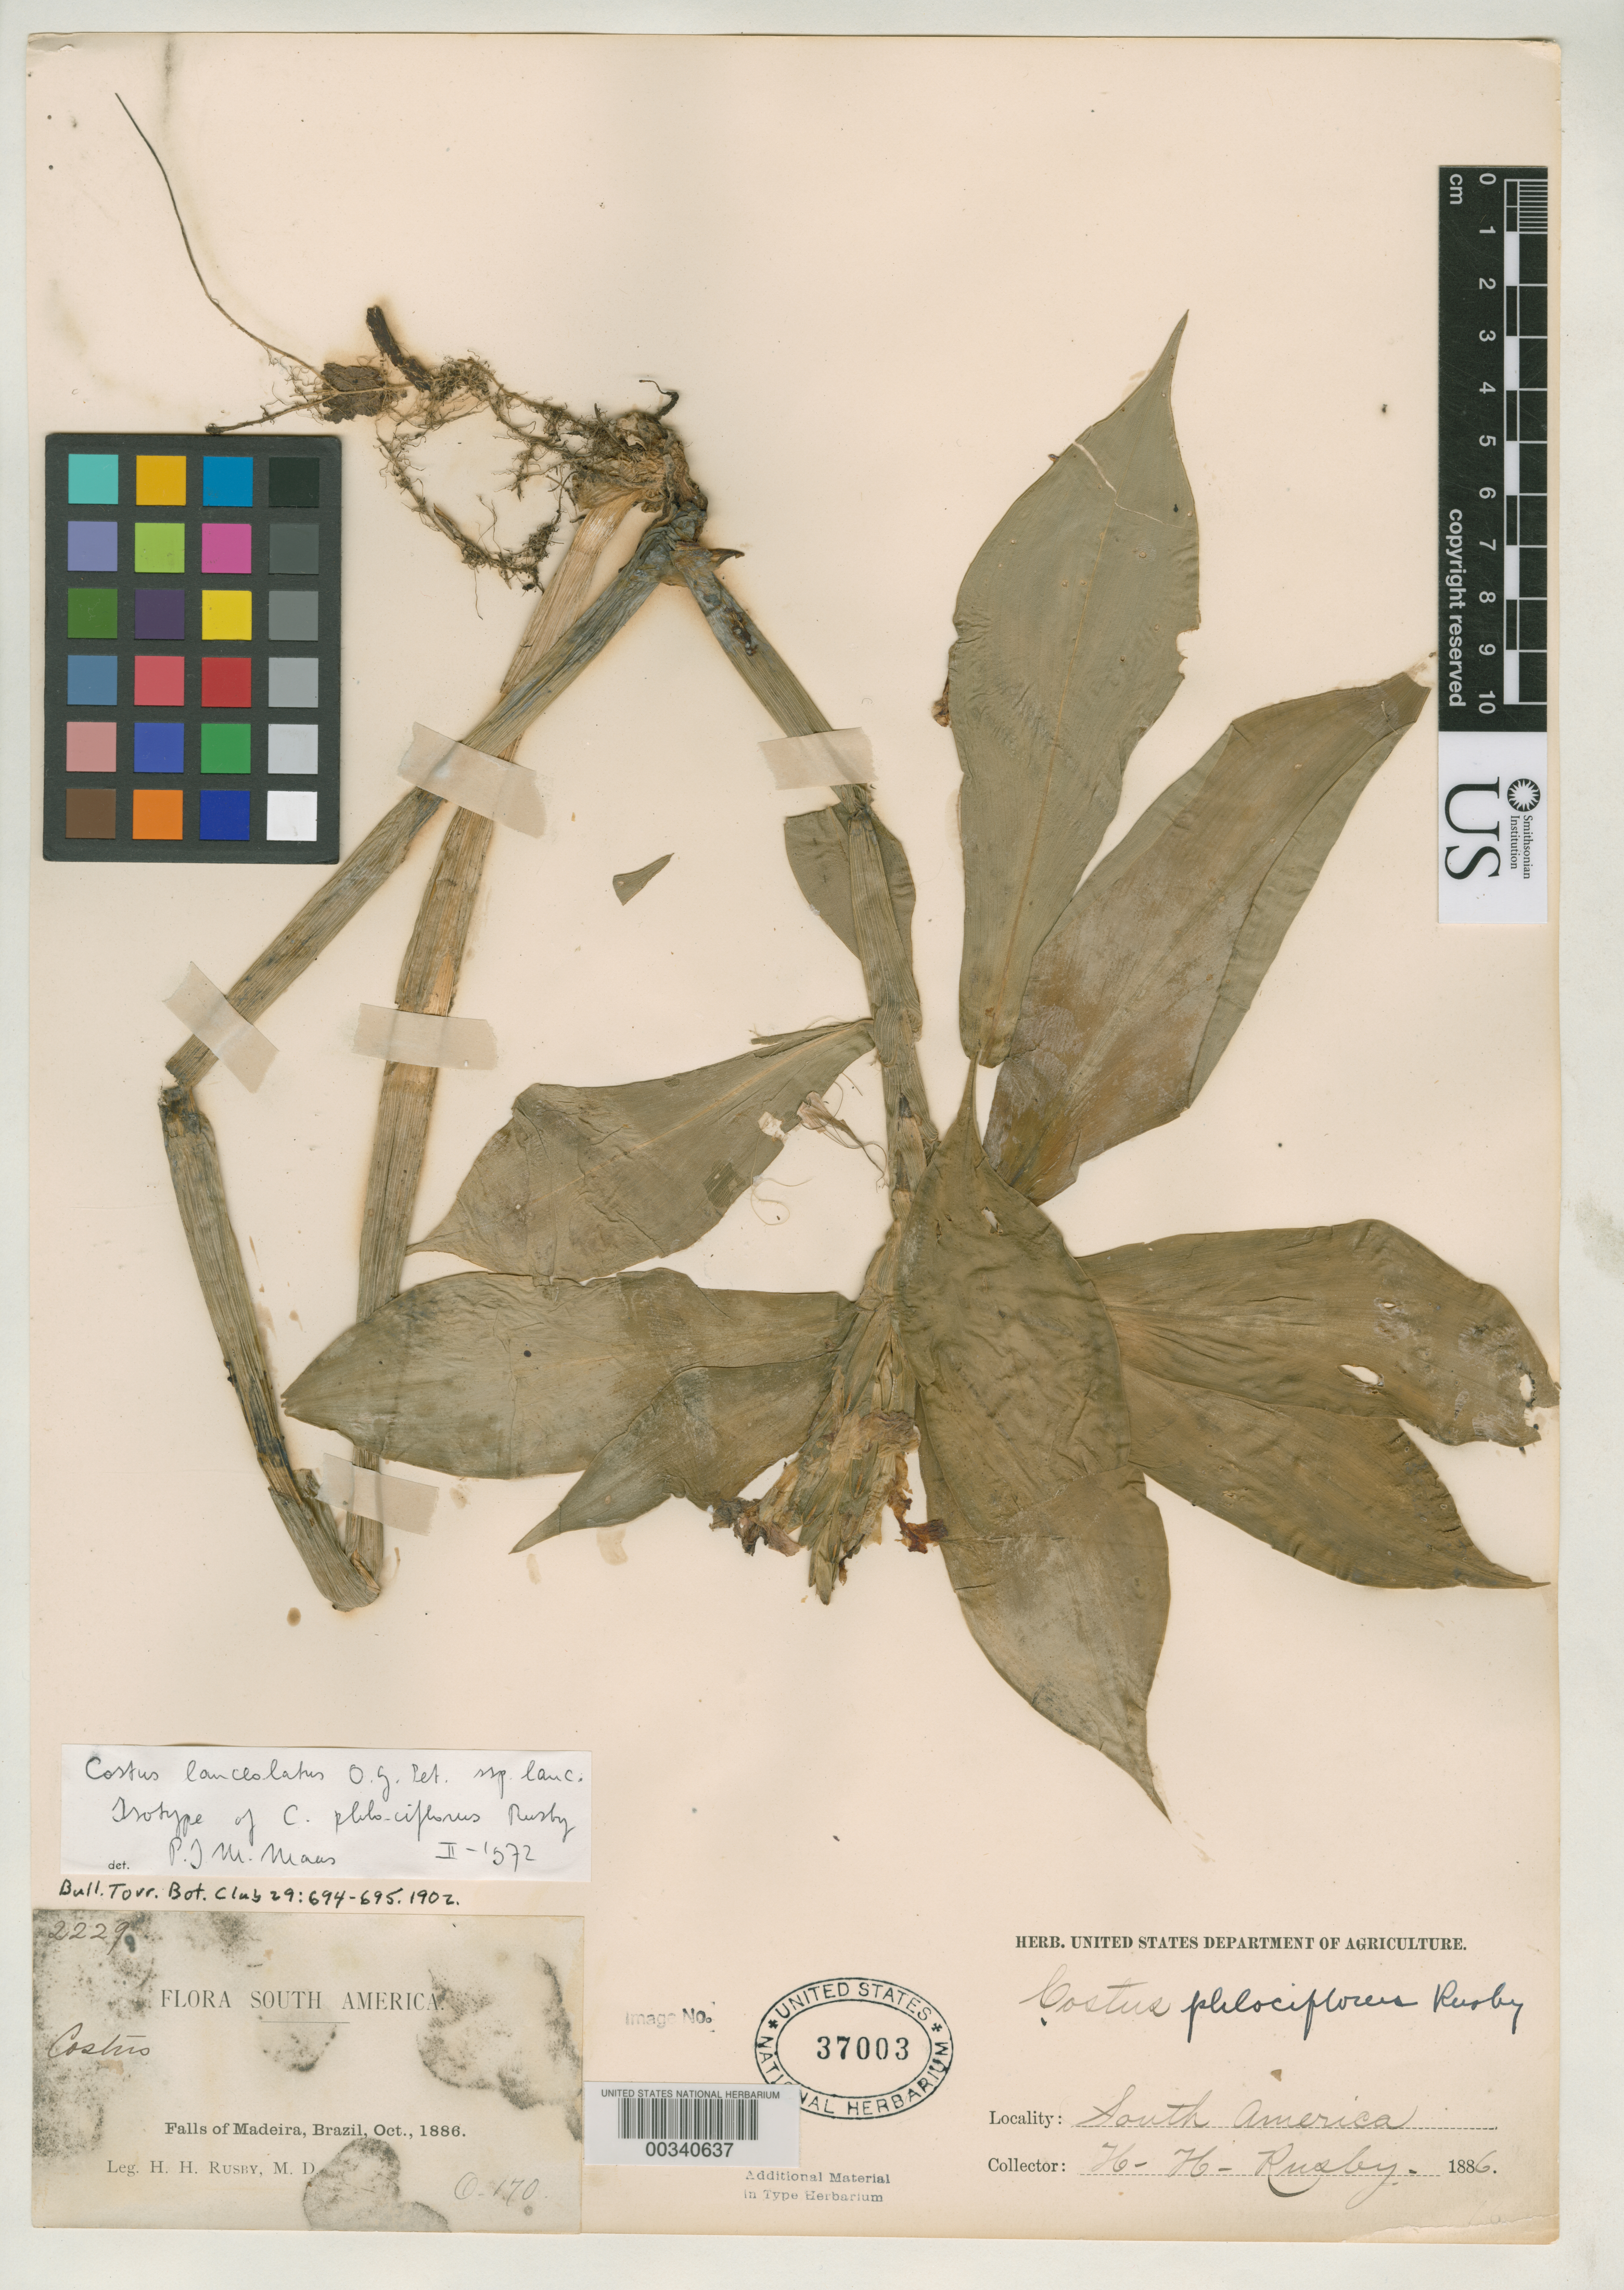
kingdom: Plantae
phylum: Tracheophyta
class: Liliopsida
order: Zingiberales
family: Costaceae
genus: Costus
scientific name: Costus phlociflorus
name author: Rusby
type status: Isotype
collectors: H. H. Rusby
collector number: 2229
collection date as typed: Oct 1886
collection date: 1886-10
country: Brazil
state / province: Rondônia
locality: Falls of Madeira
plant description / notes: Protologue cites collection number as 229, apparently in error.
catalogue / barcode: US 37003